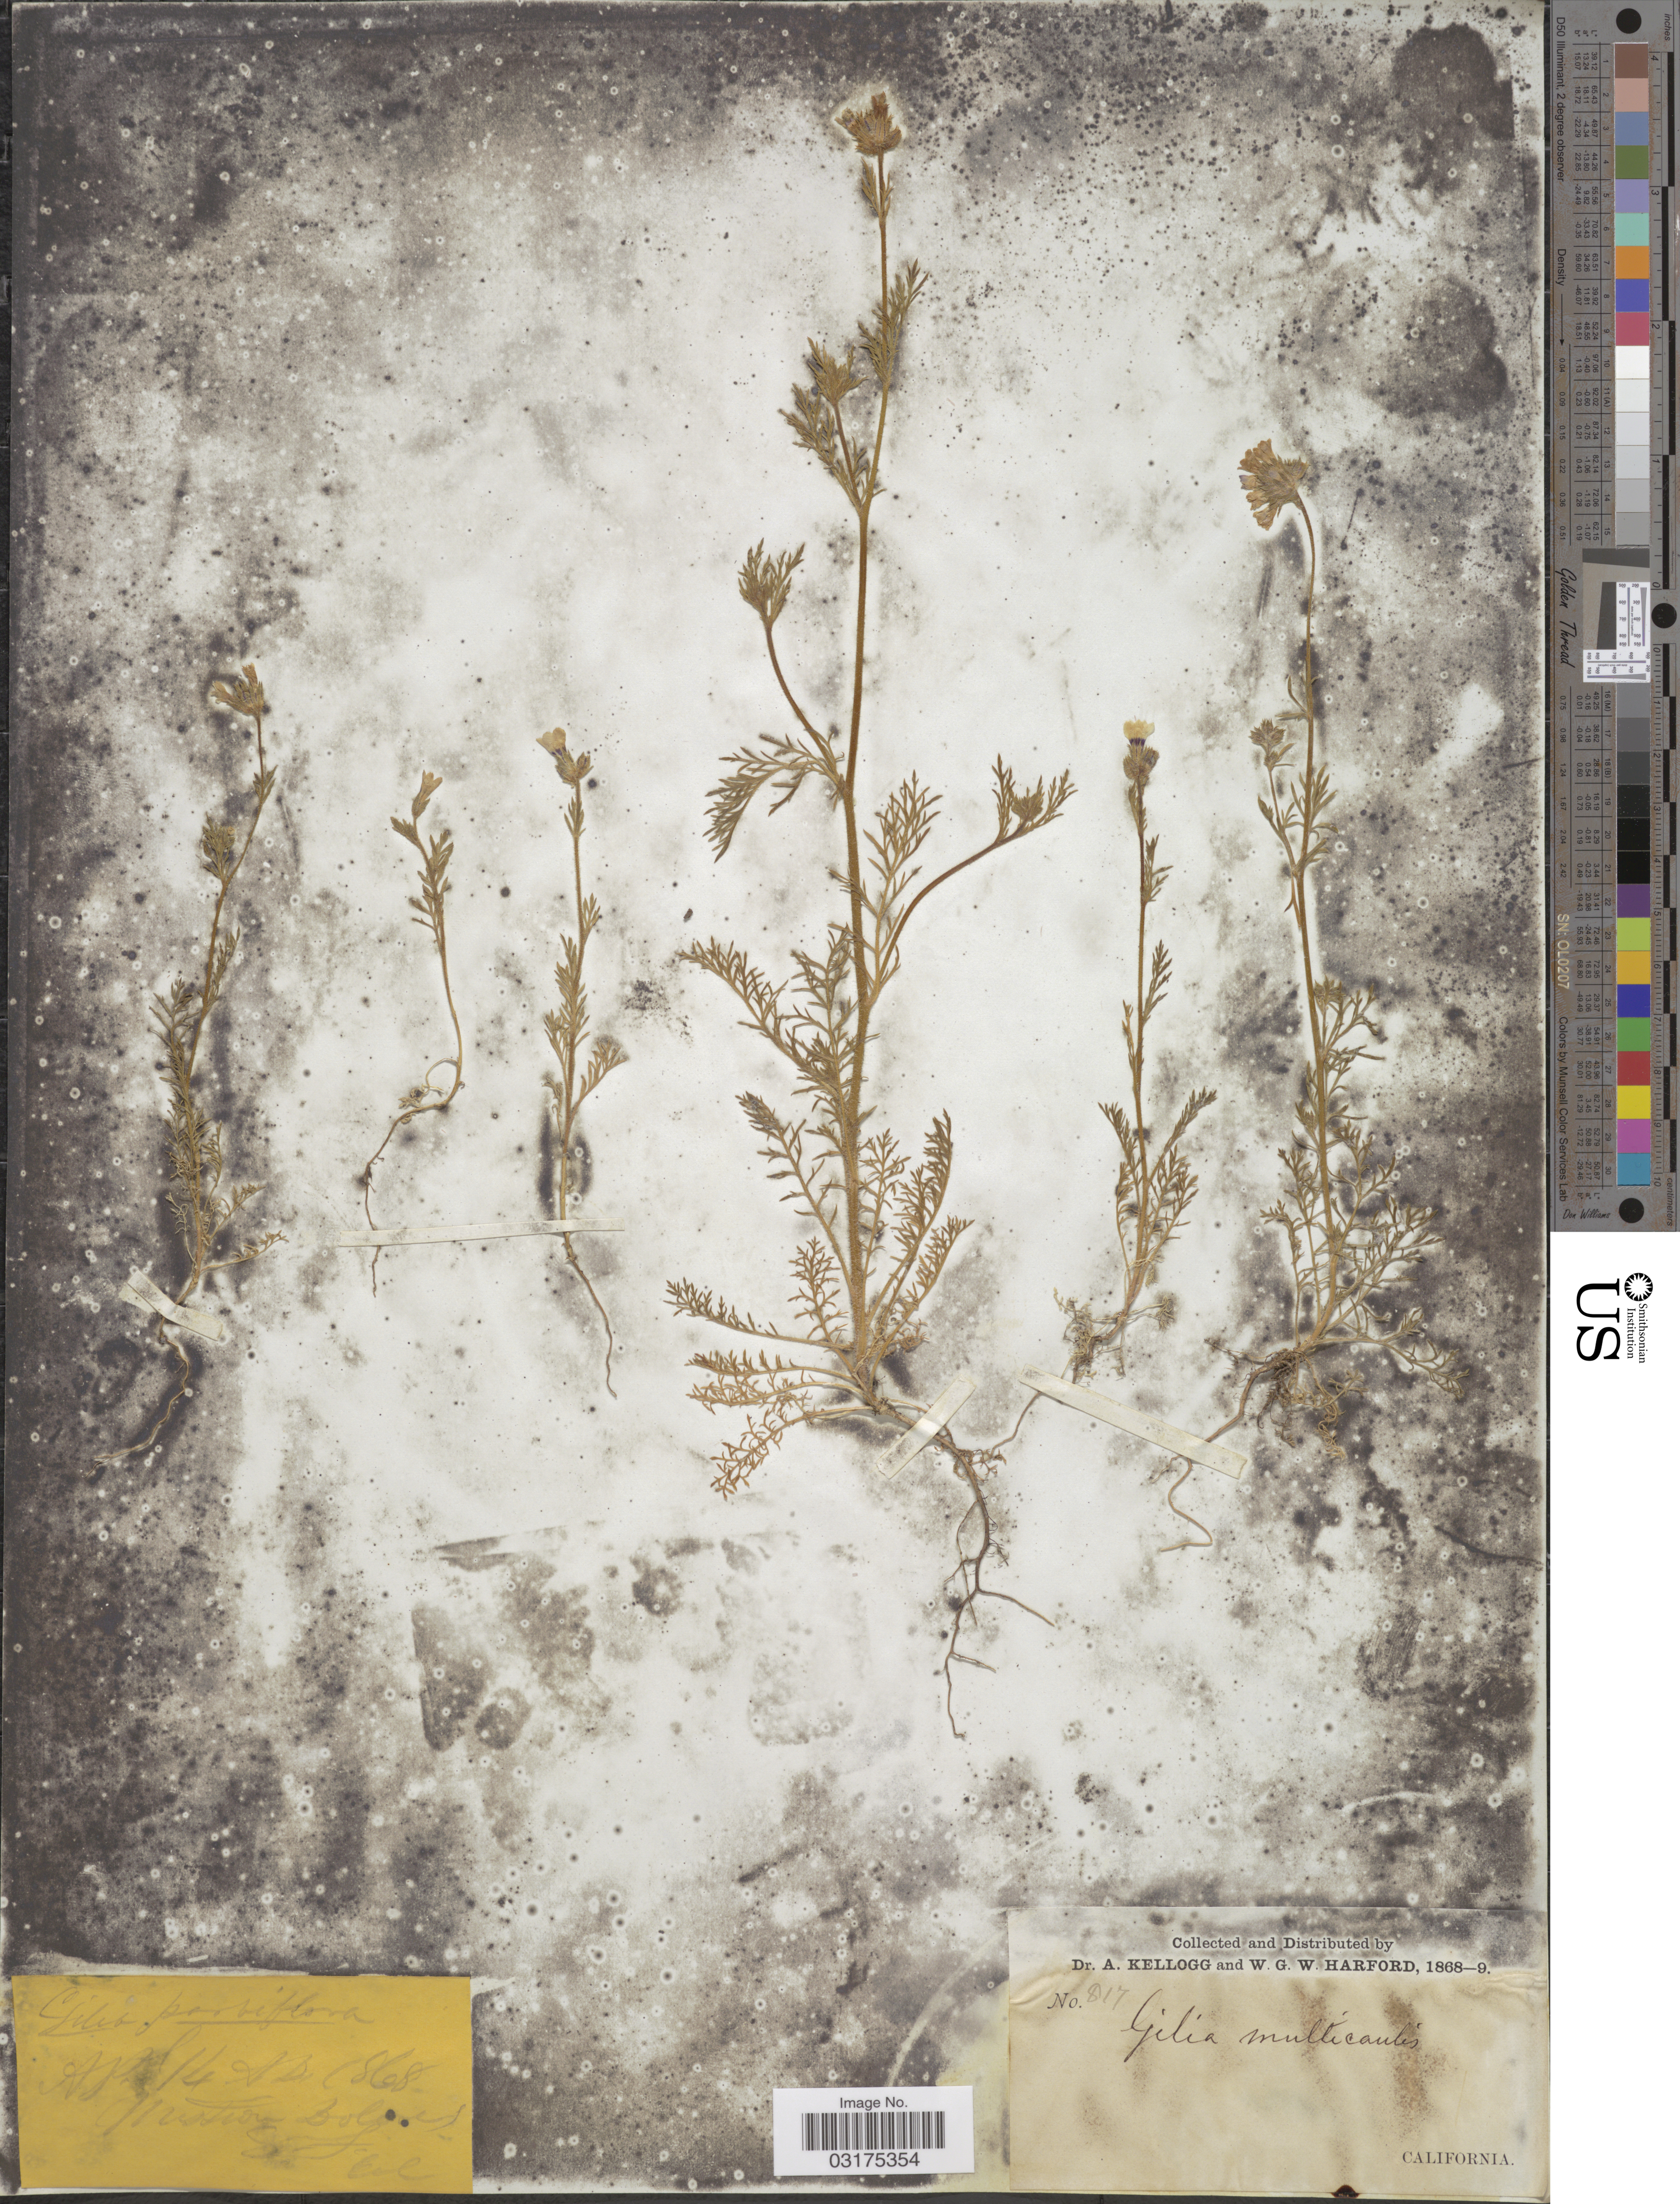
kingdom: Plantae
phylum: Tracheophyta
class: Magnoliopsida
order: Ericales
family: Polemoniaceae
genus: Gilia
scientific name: Gilia clivorum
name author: (Jeps.) V.E. Grant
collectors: A. Kellogg & W. G. W. Harford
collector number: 817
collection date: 1868/1869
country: United States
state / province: California